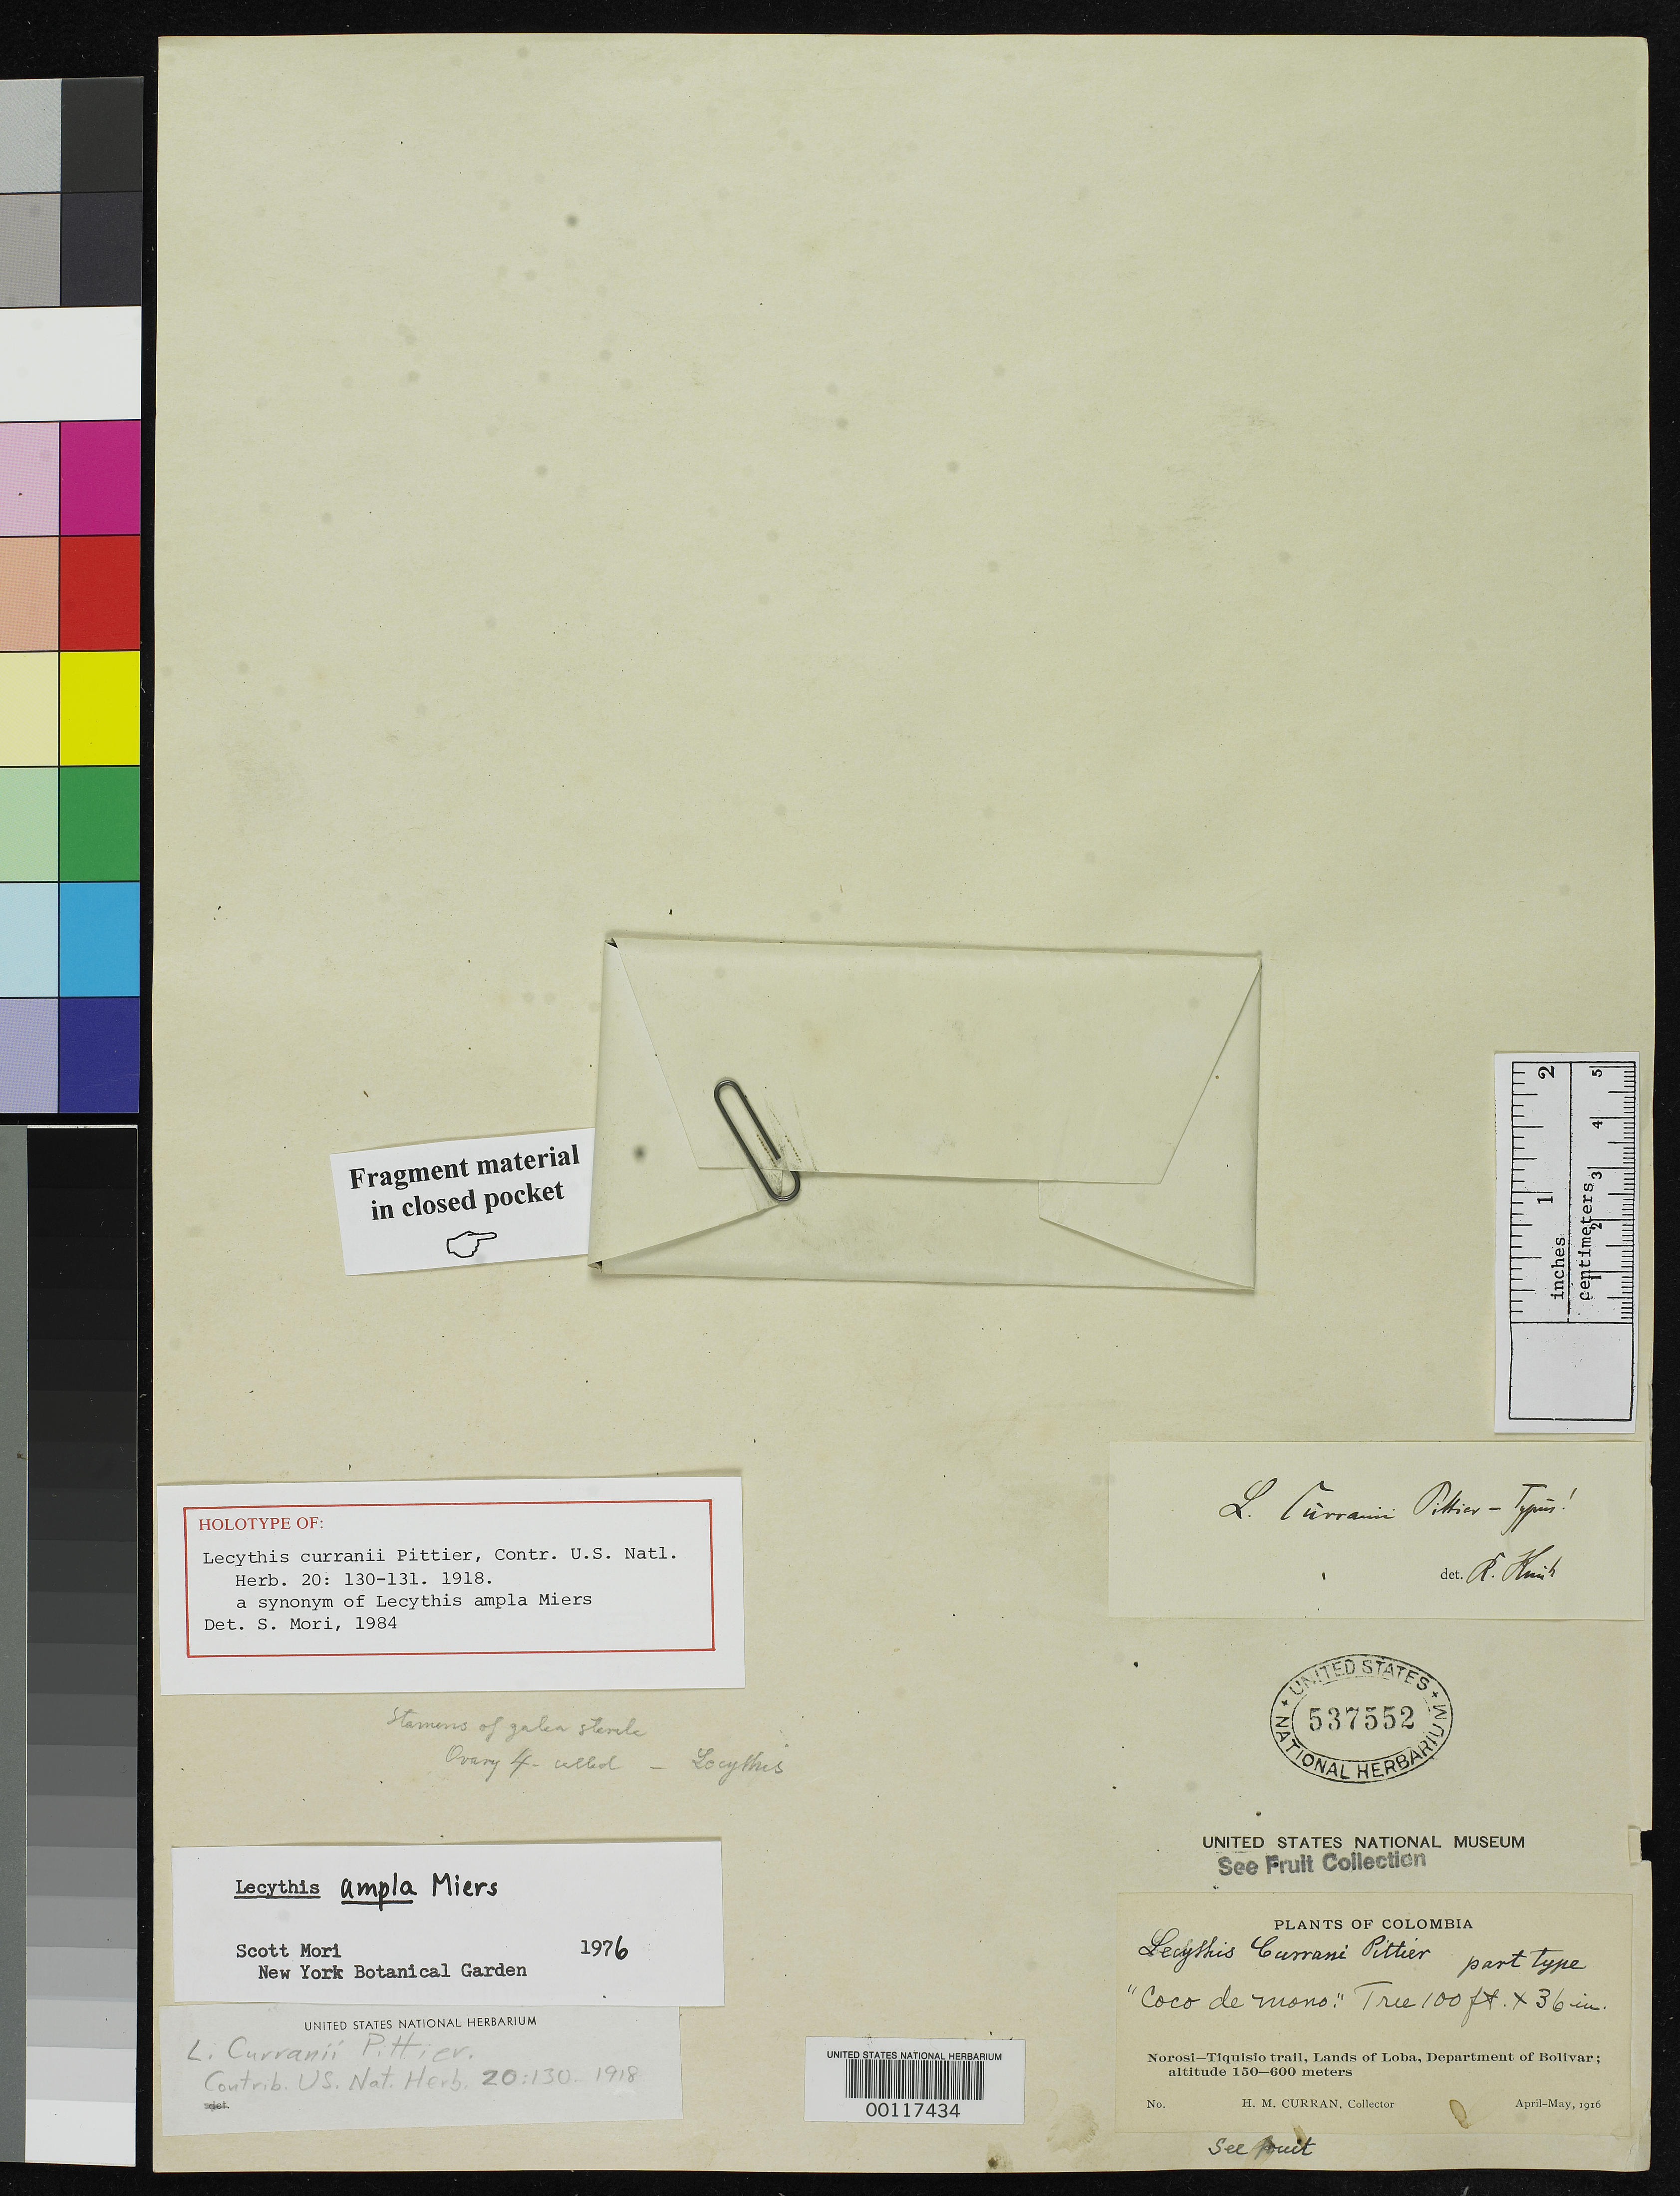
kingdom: Plantae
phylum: Tracheophyta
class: Magnoliopsida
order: Ericales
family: Lecythidaceae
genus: Lecythis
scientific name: Lecythis curranii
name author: Pittier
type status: Holotype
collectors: H. M. Curran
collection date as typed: Apr 1916 to -- May 1916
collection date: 1916-04/1916-05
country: Colombia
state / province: Bolívar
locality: Trail from Norosi to Tiquisio.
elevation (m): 150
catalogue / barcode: US 537552